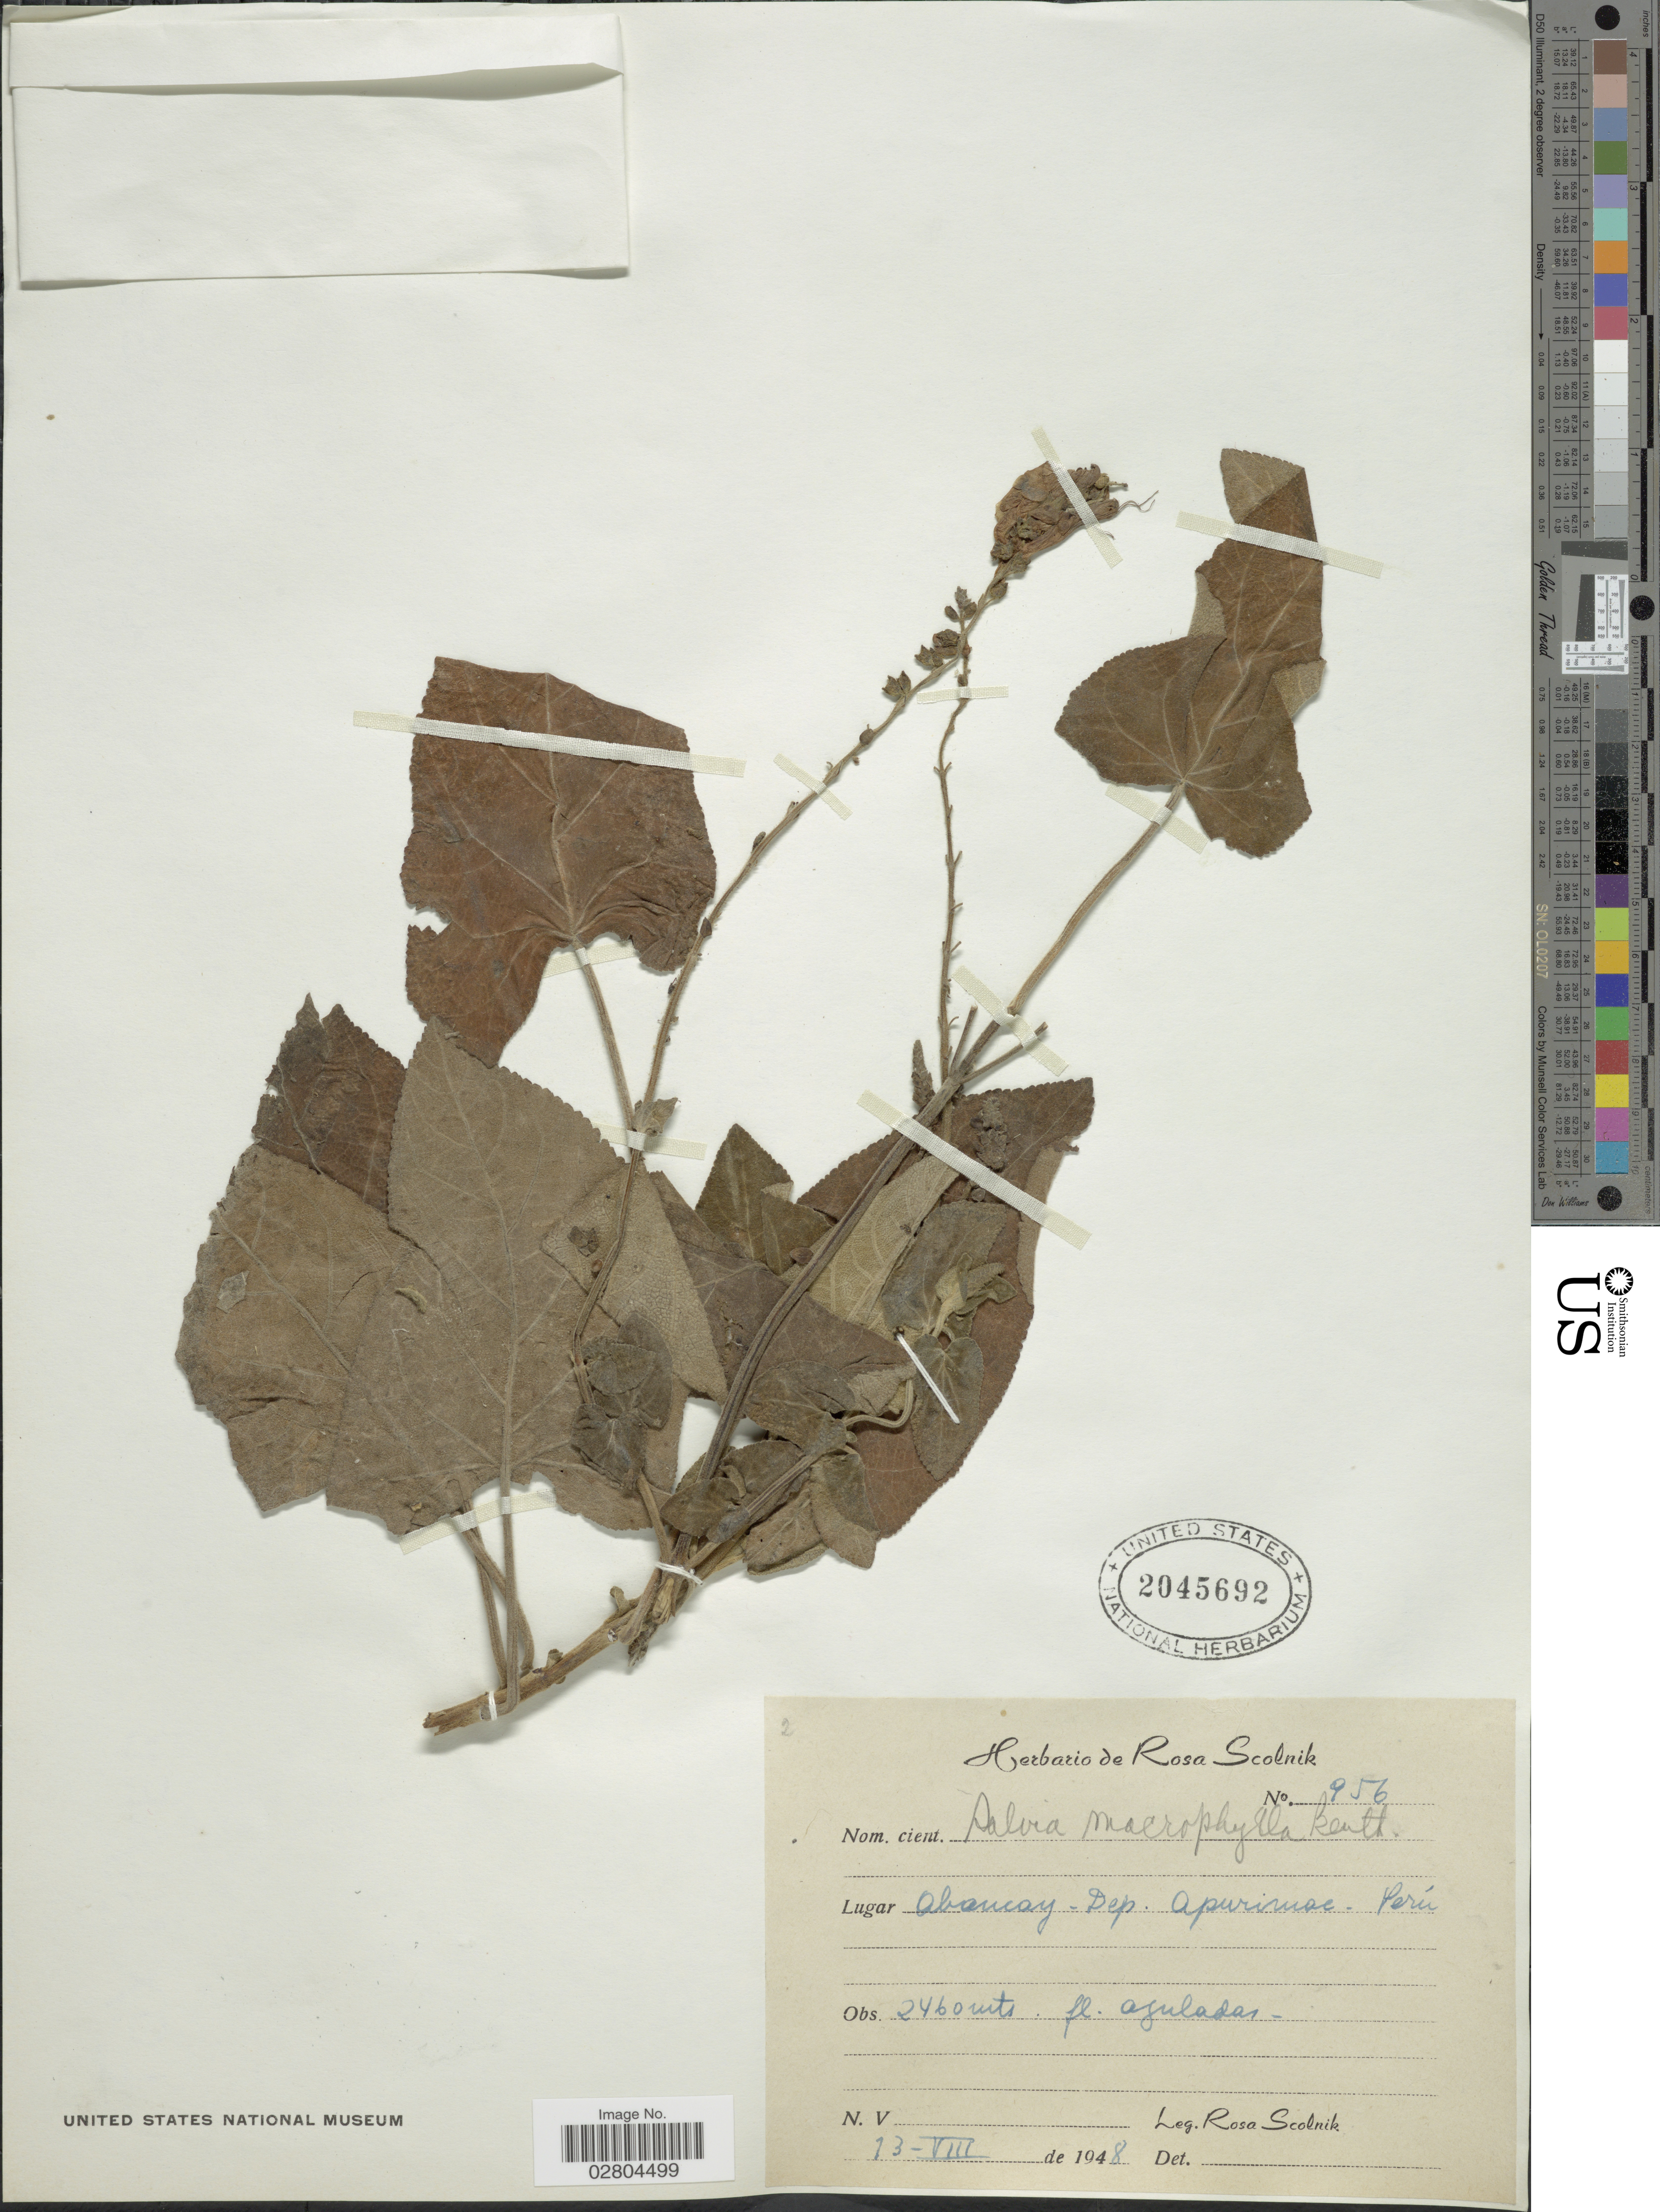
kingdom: Plantae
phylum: Tracheophyta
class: Magnoliopsida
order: Lamiales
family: Lamiaceae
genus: Salvia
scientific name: Salvia macrophylla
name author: Benth.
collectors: R. Scolnik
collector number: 956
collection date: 1948-08-13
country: Peru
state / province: Apurímac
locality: Abancay. Dep. Apurimac.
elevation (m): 2460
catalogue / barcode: US 2045692